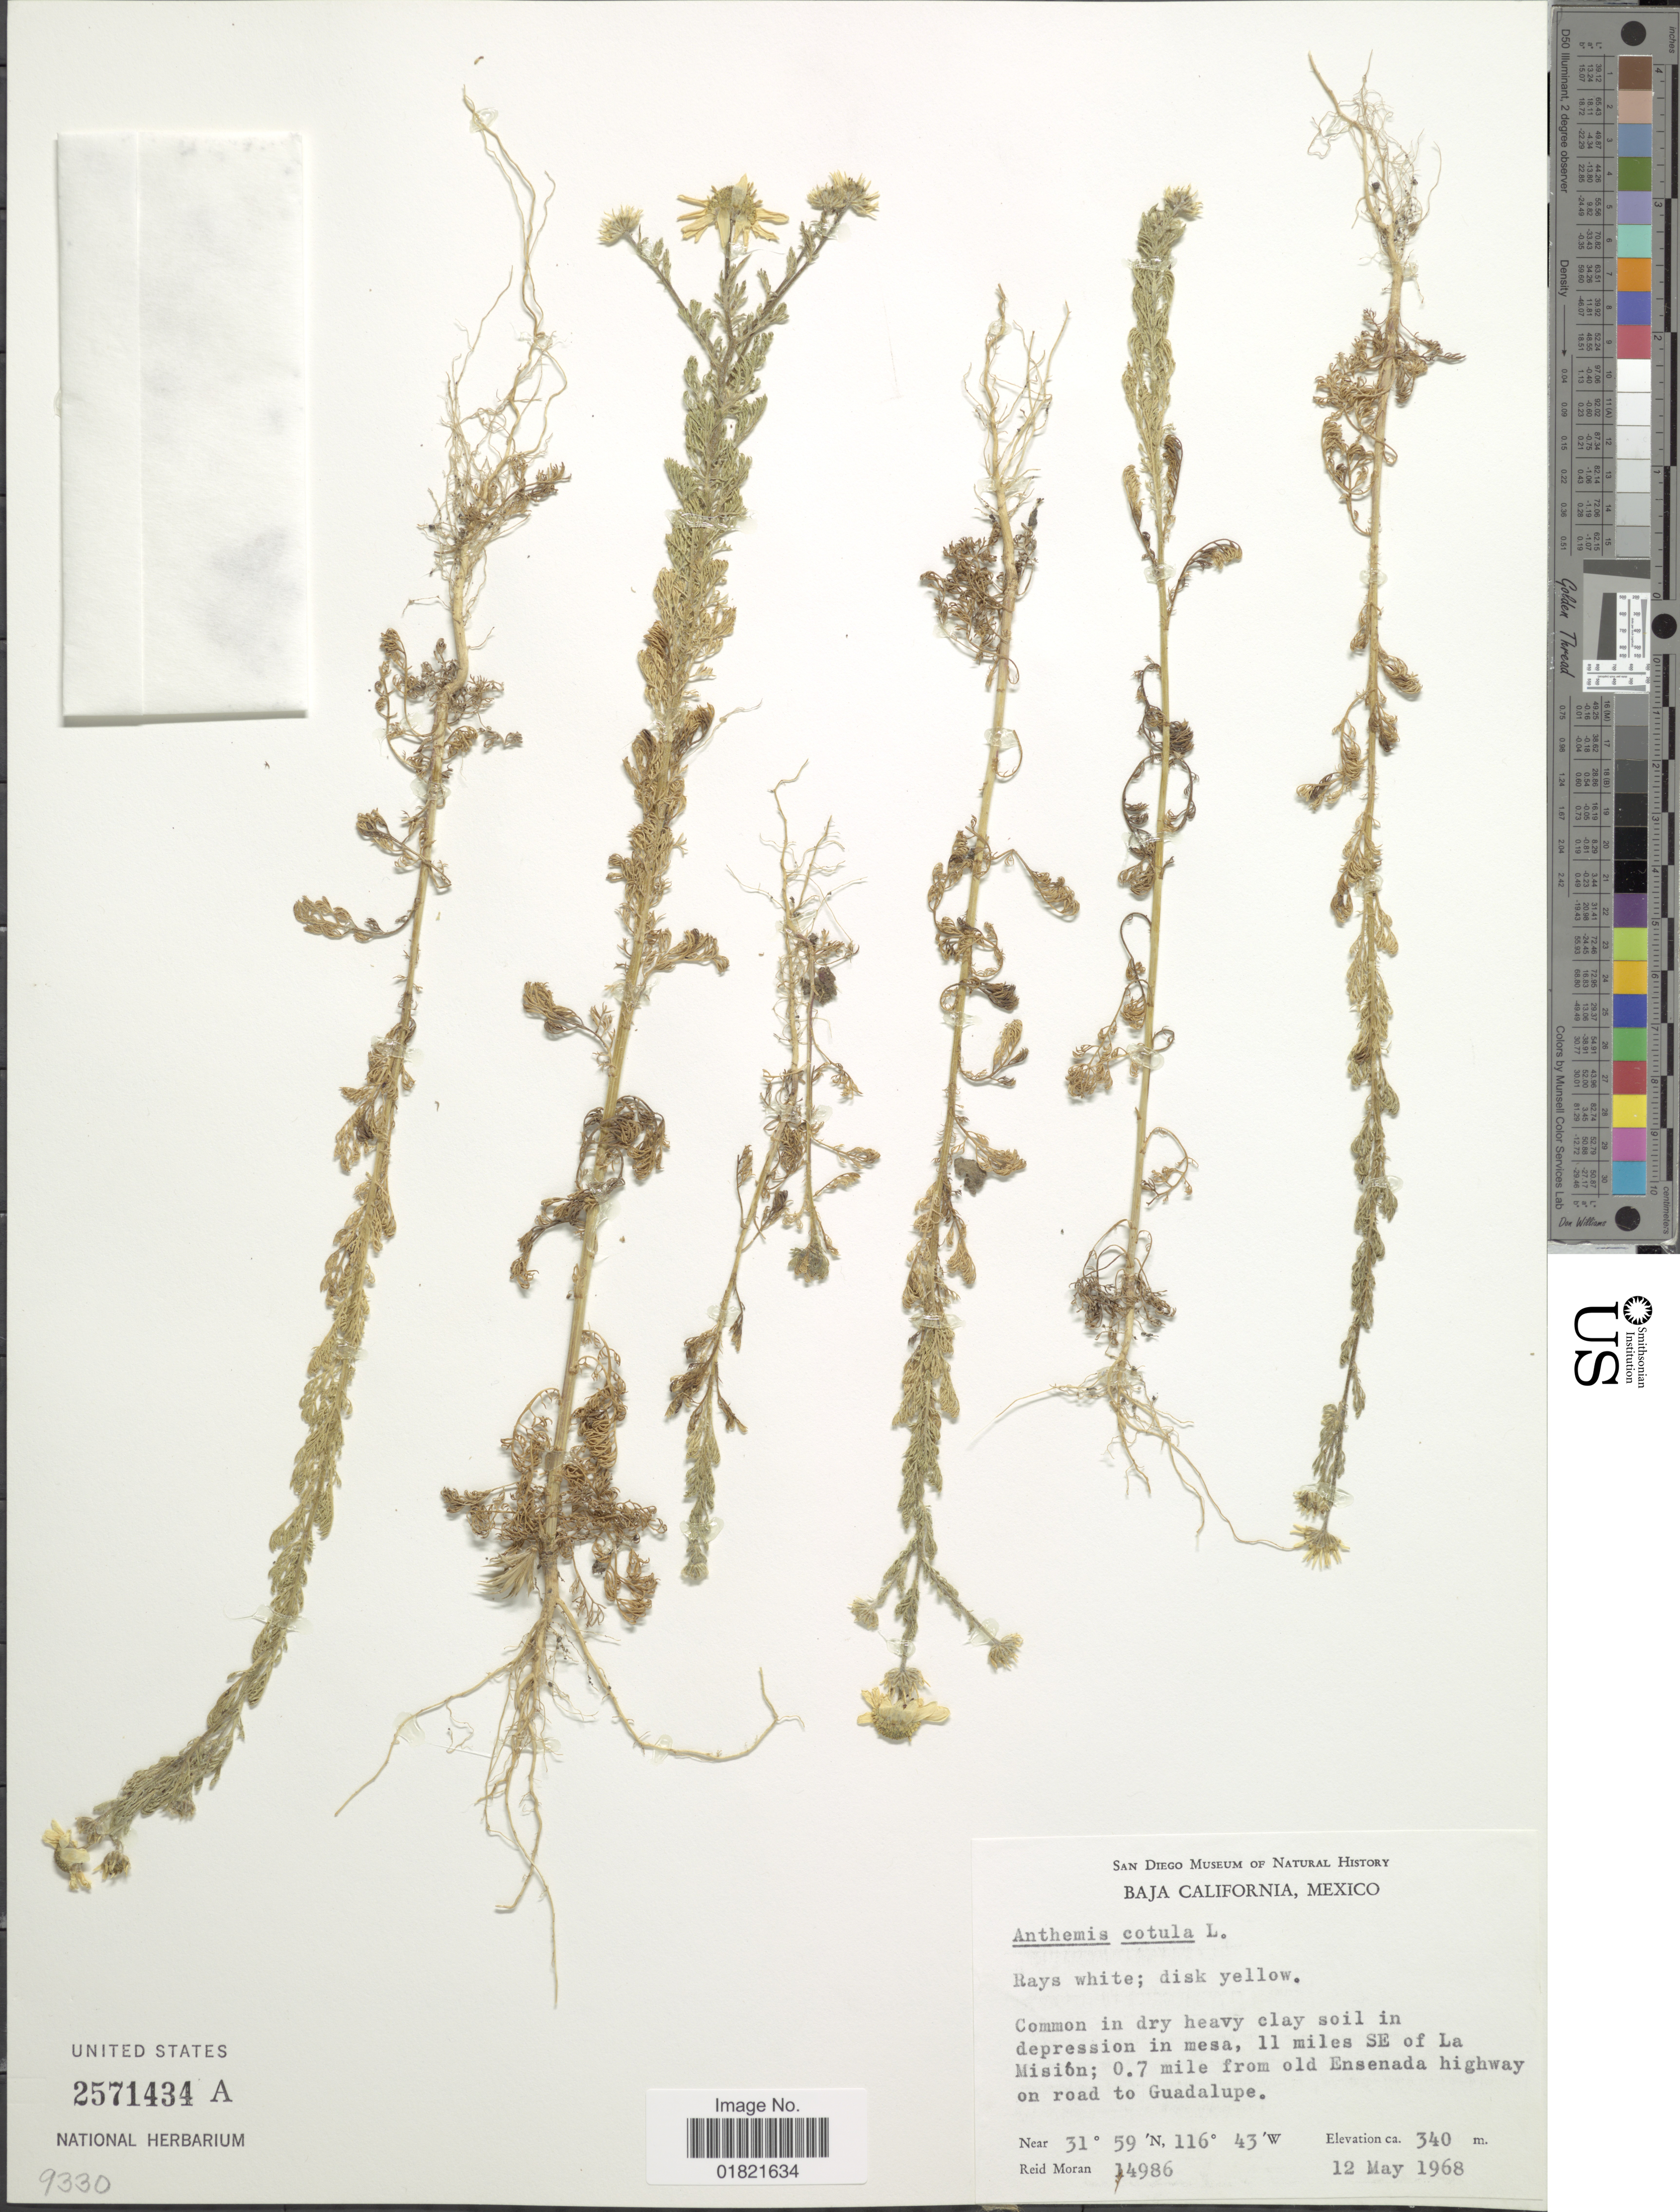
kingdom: Plantae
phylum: Tracheophyta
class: Magnoliopsida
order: Asterales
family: Asteraceae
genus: Anthemis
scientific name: Anthemis cotula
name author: L.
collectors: R. V. Moran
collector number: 14986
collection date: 1968-05-12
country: Mexico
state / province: Baja California Norte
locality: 11 miles SE of La Mision; 0.7 mile from old Ensenada highway on road to Guadalupe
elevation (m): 340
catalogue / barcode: US 2571434A